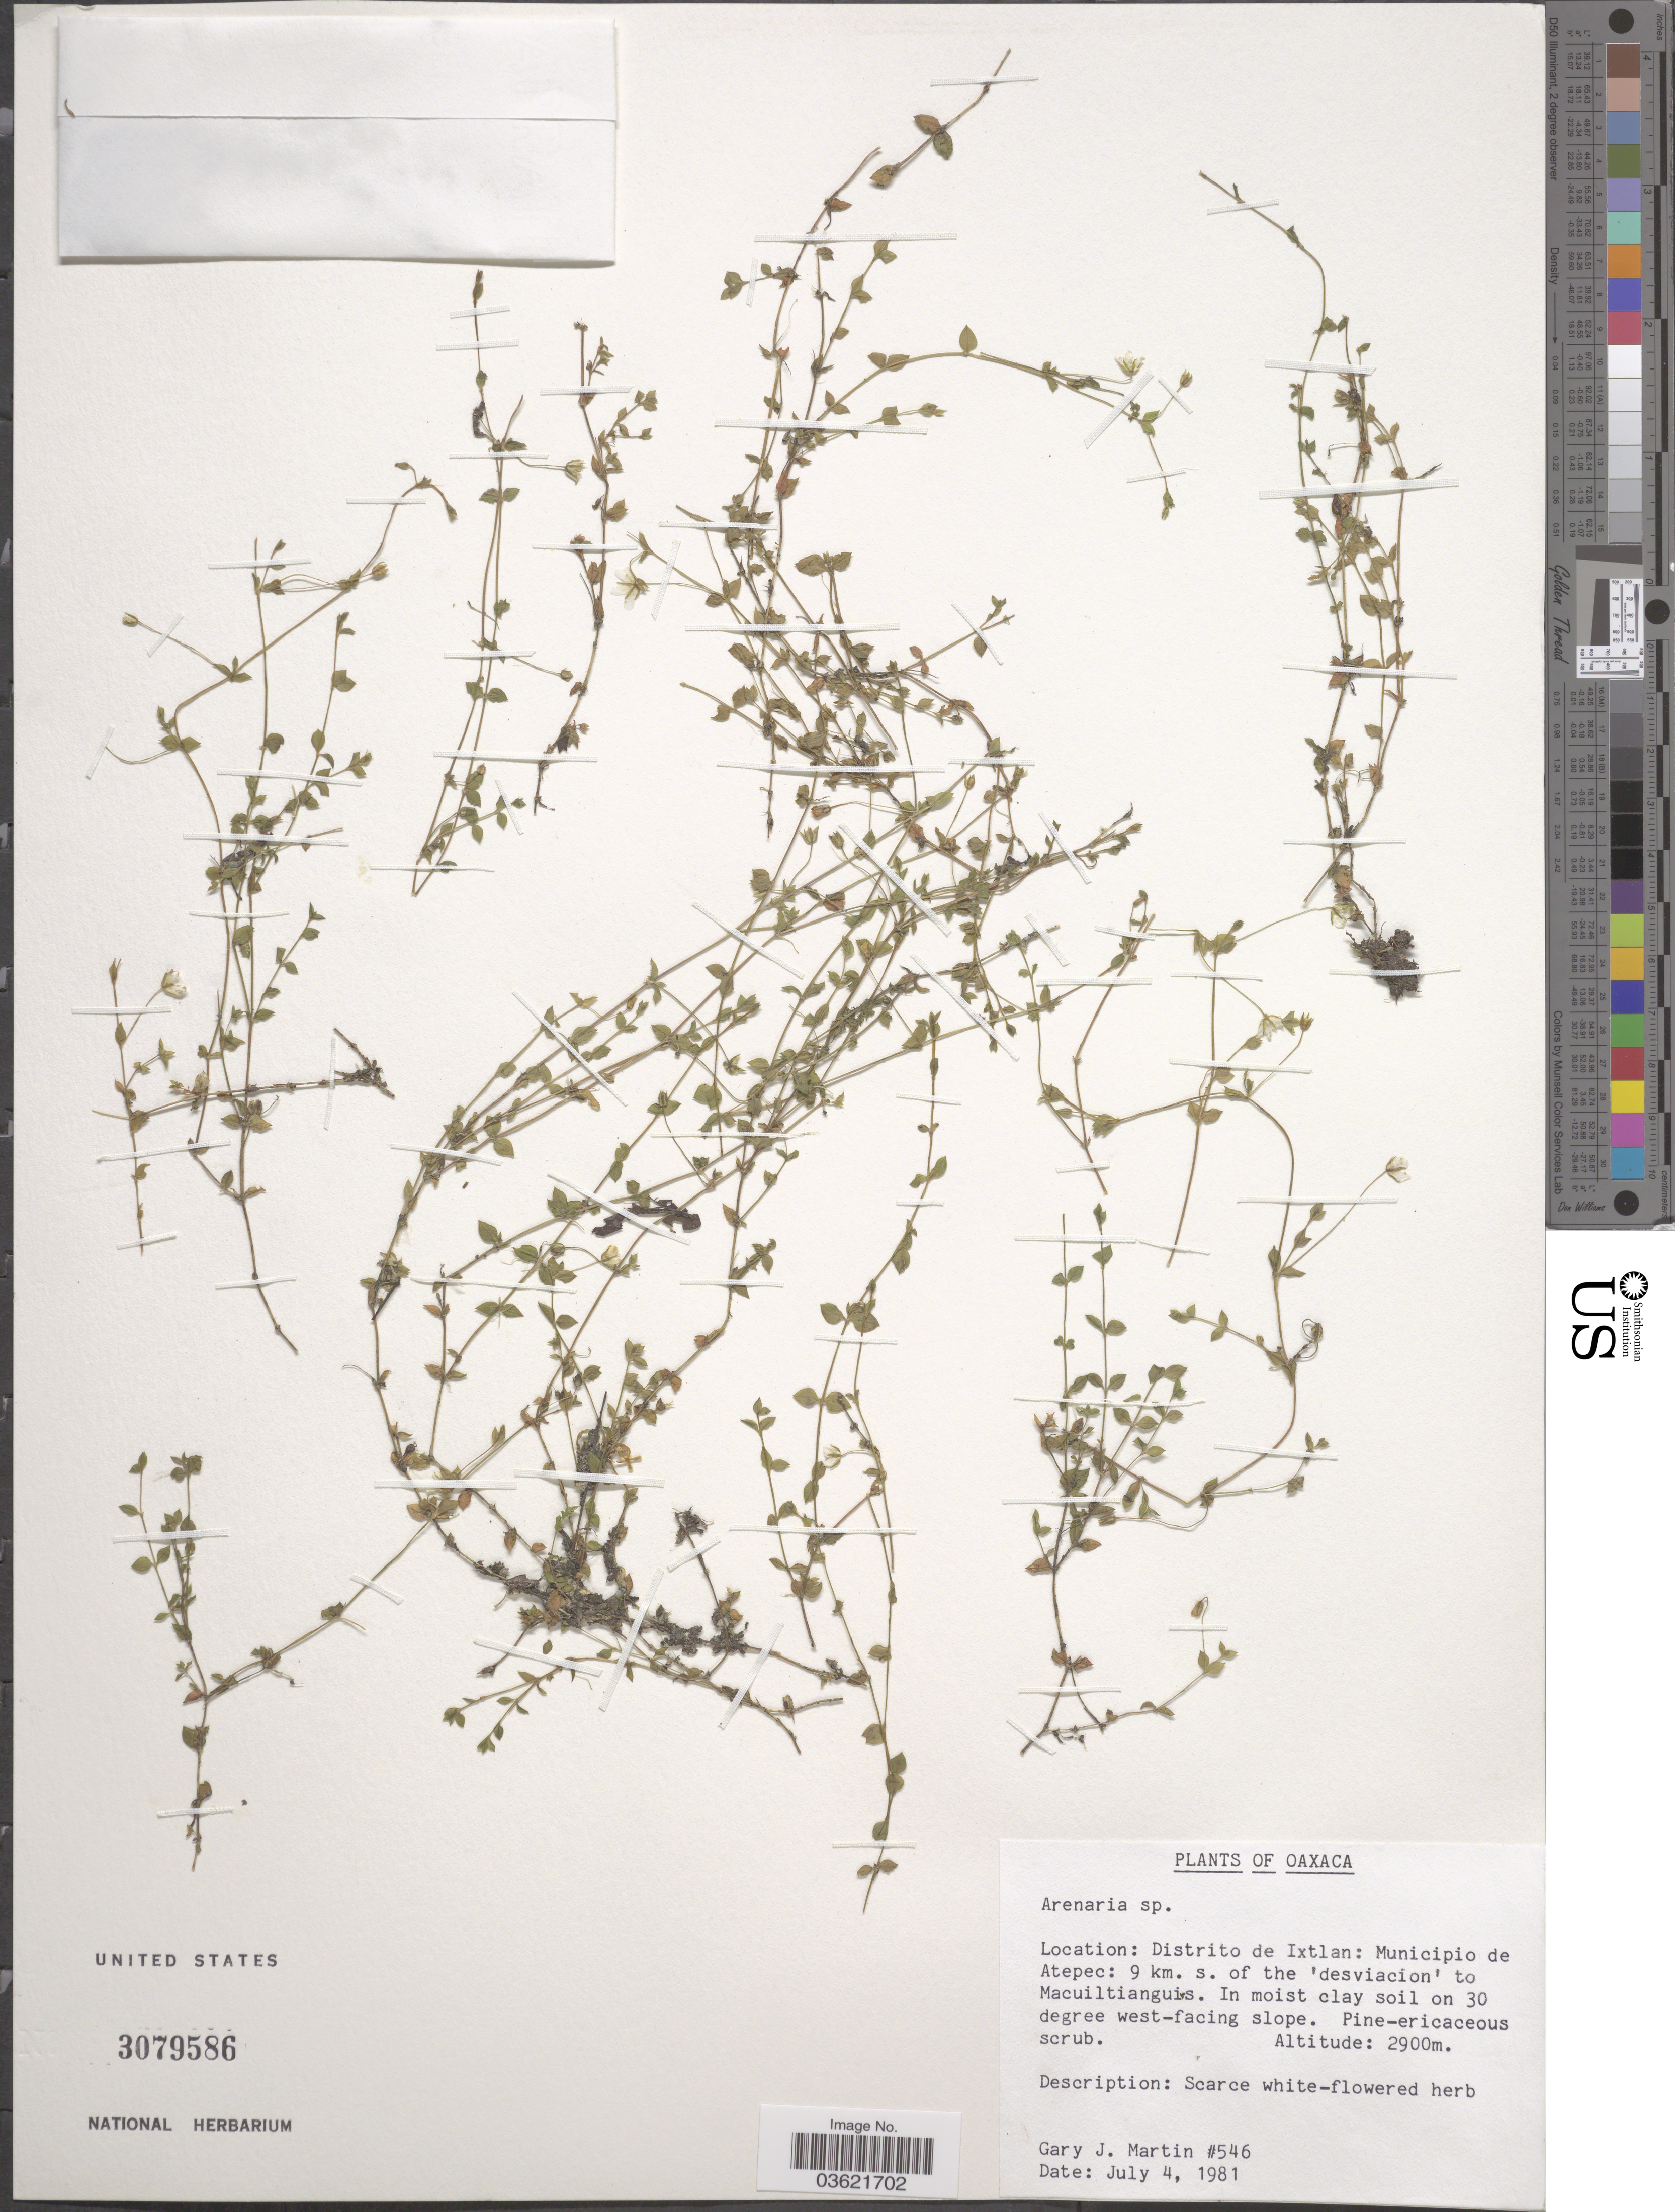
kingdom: Plantae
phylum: Tracheophyta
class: Magnoliopsida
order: Caryophyllales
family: Caryophyllaceae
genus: Arenaria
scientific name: Arenaria sp.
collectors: G. J. Martin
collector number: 546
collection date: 1981-07-04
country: Mexico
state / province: Oaxaca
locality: Distrito de Ixtlan: Municipio de Atepec: 9 km. s. of the 'desviacion' to Macuiltianguis. In moist clay soil on 30 degree west-facing slope.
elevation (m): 2900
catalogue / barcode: US 3079586